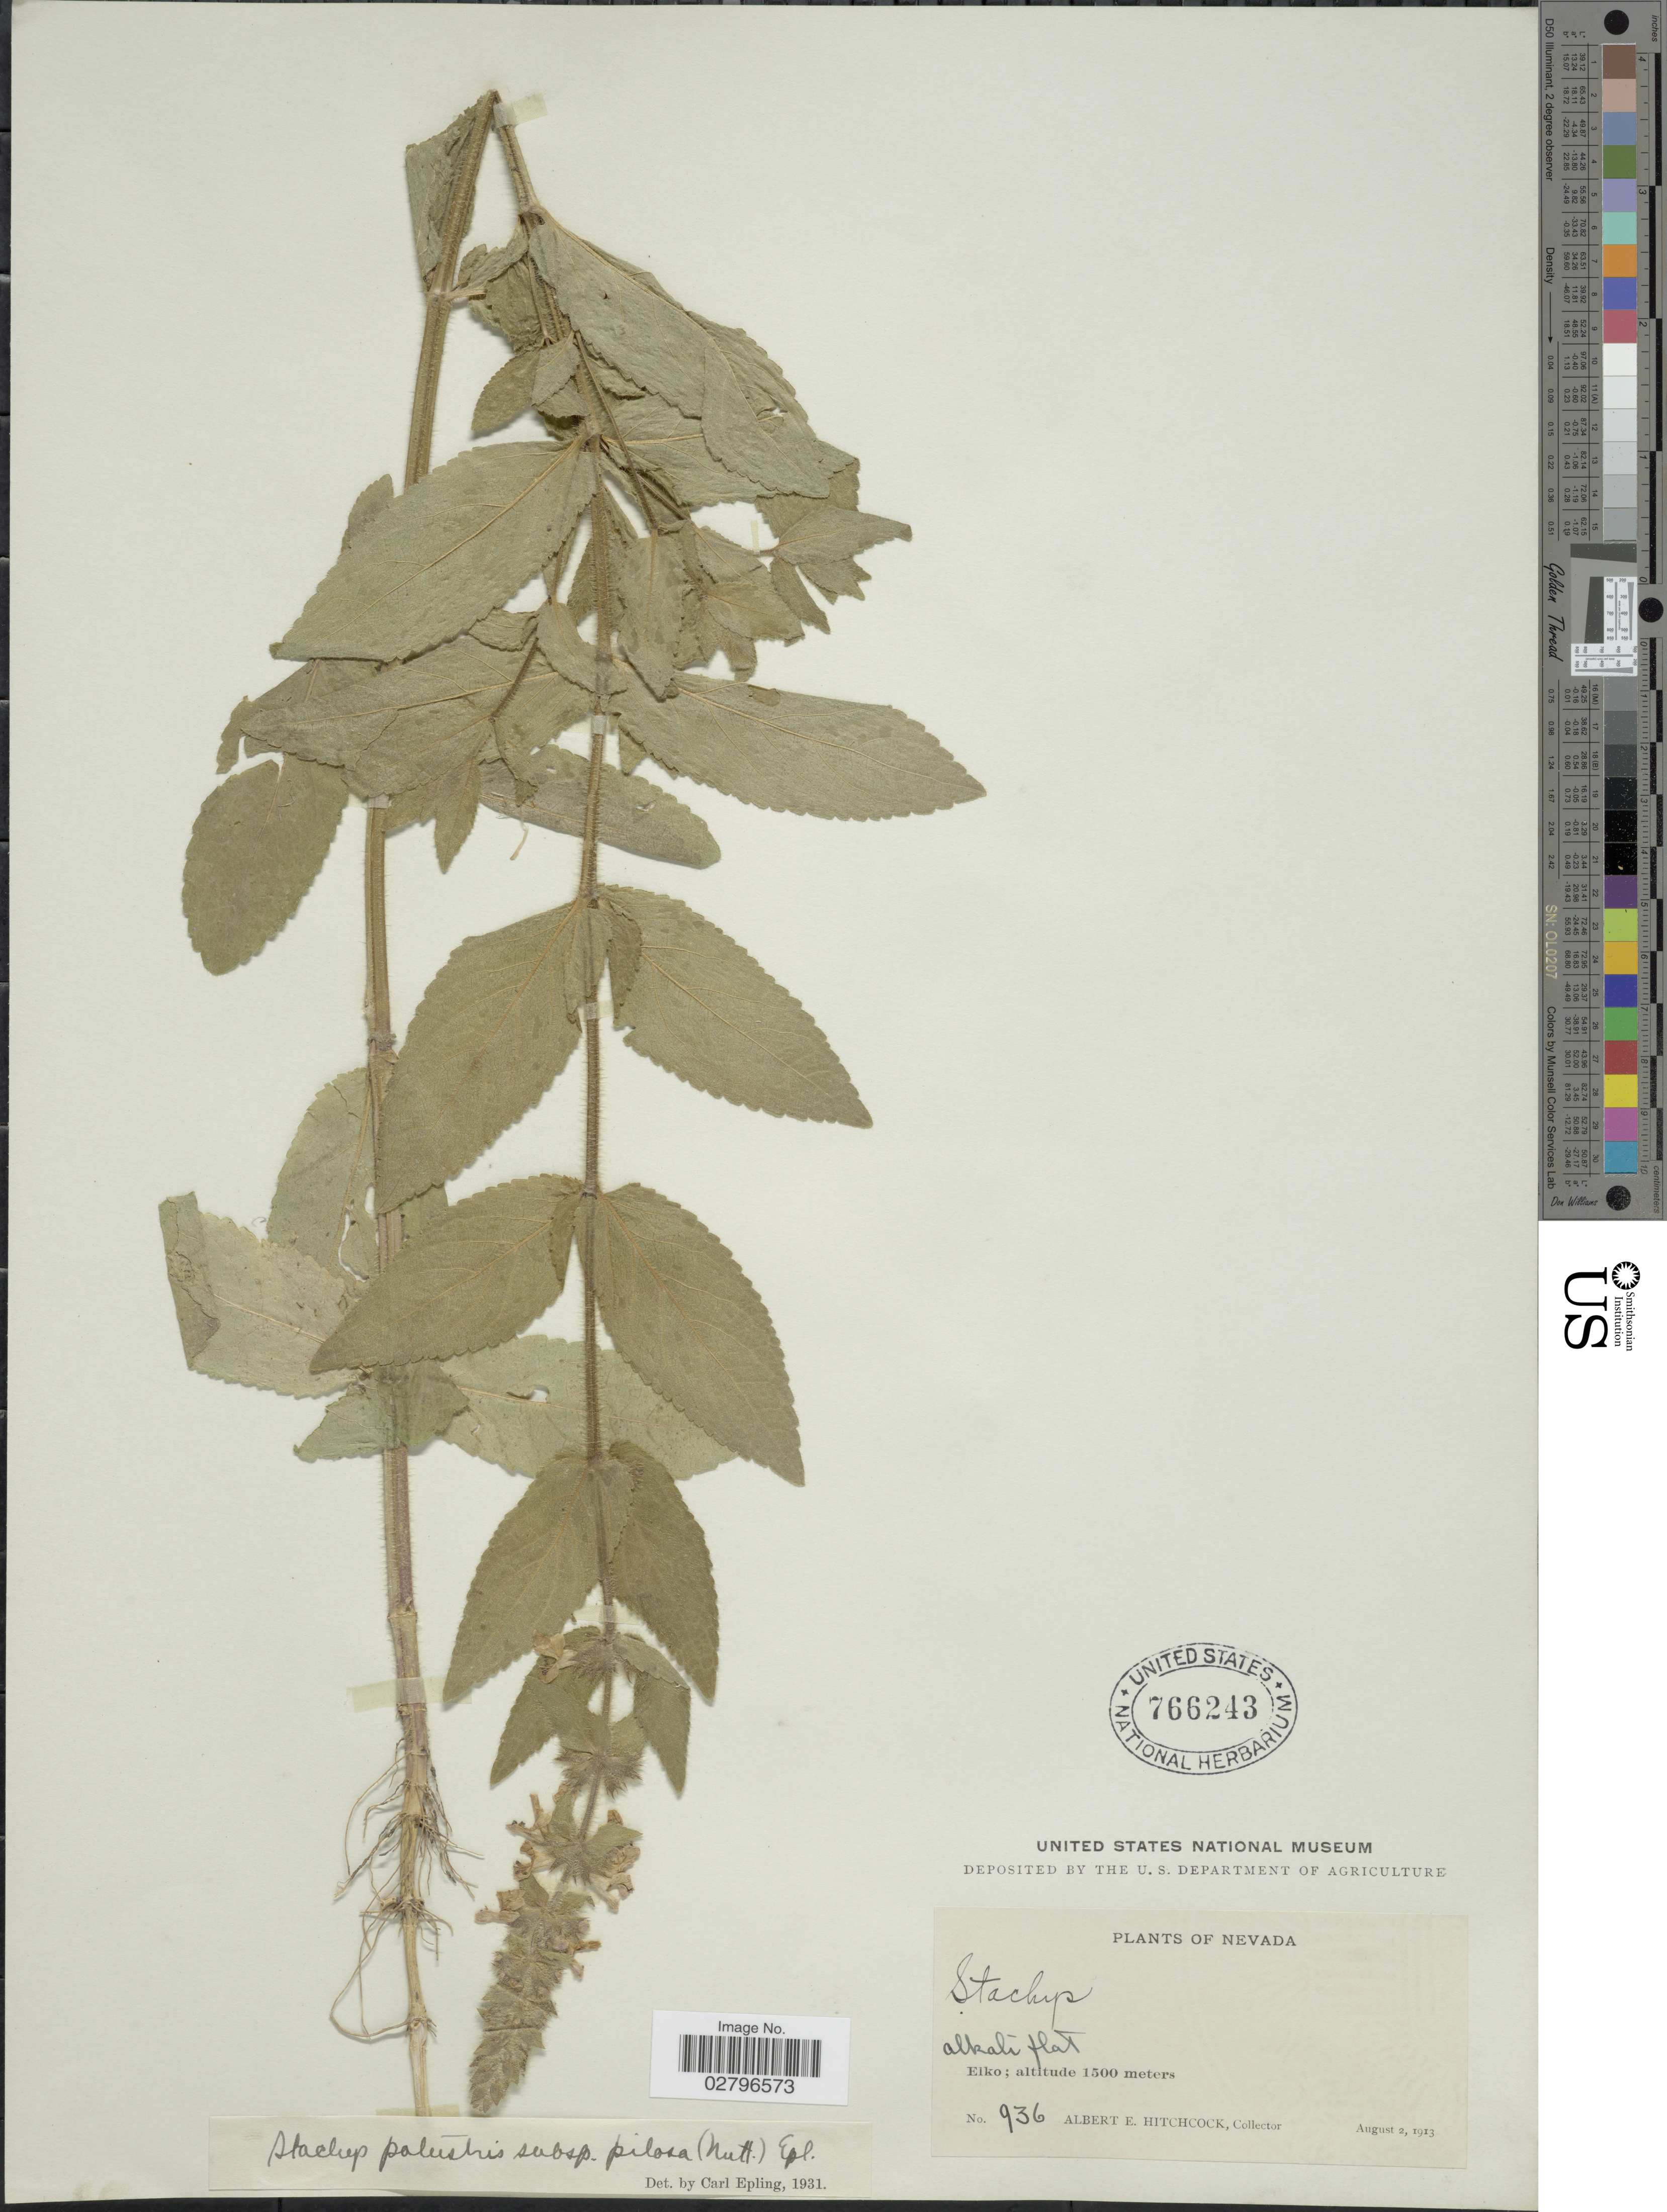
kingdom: Plantae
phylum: Tracheophyta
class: Magnoliopsida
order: Lamiales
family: Lamiaceae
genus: Stachys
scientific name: Stachys pilosa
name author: Nutt.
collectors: A. Hitchcock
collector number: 936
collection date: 1913-08-02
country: United States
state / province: Nevada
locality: Elko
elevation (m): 1500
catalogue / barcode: US 766243